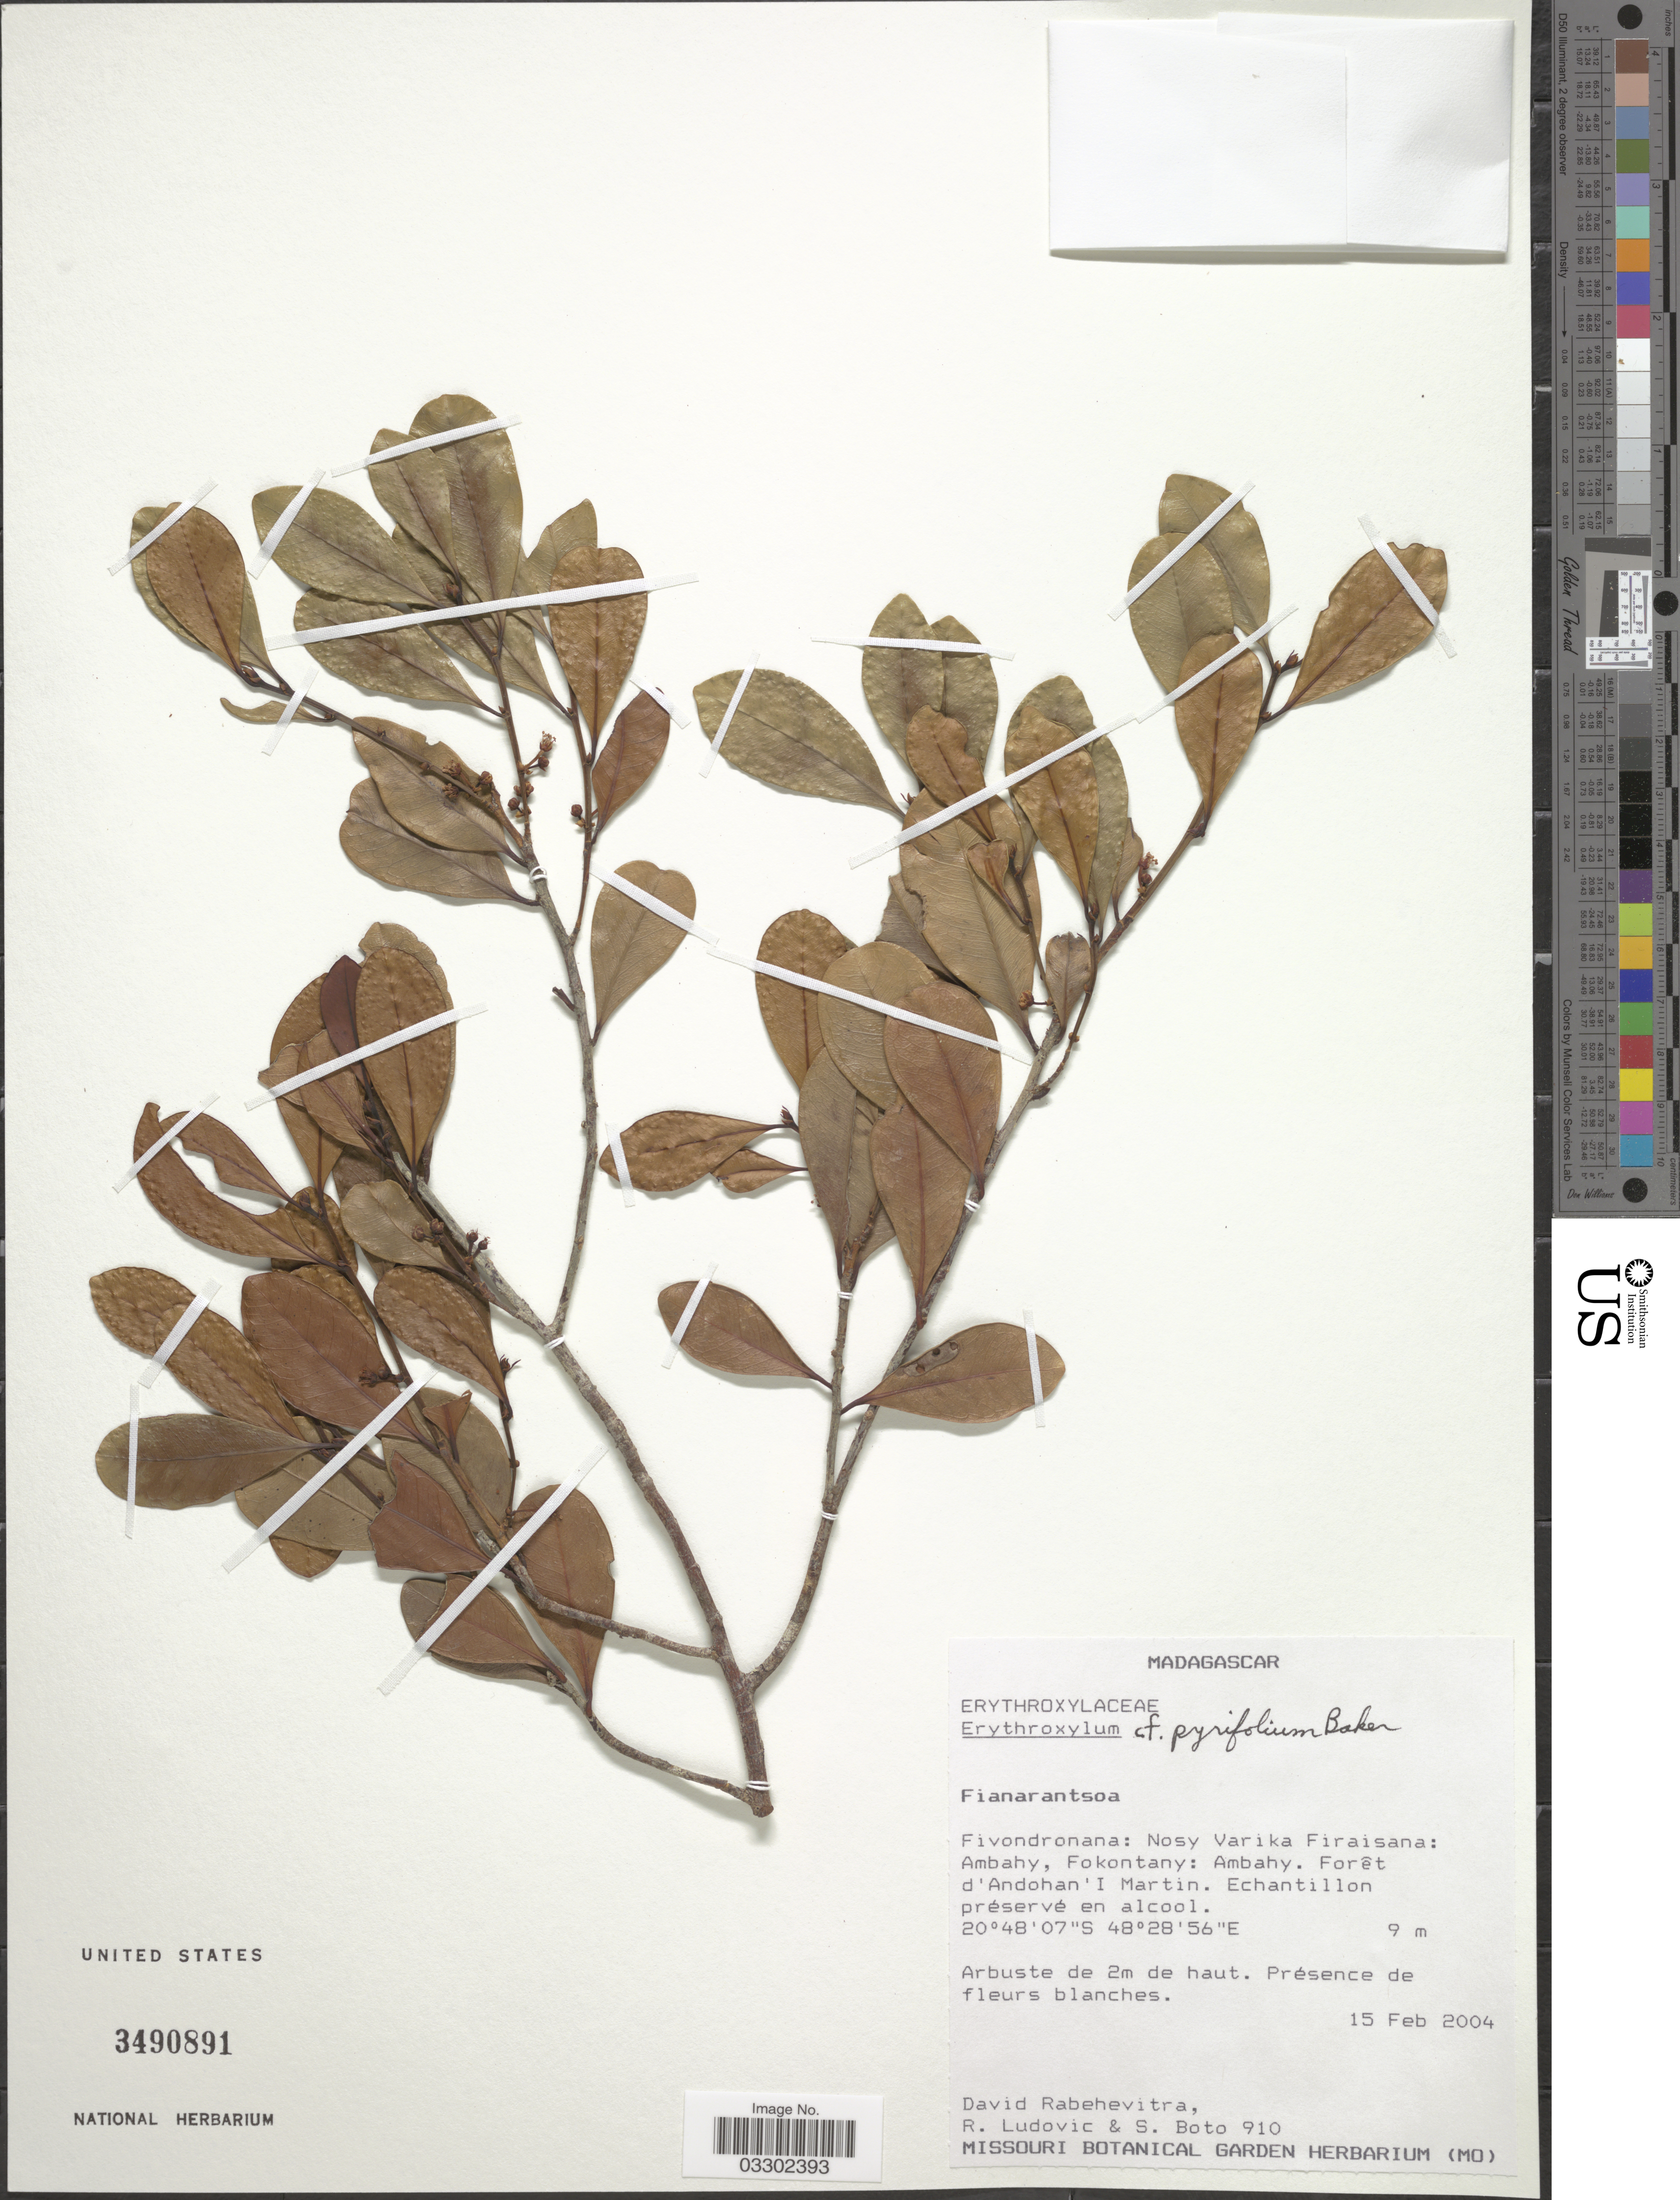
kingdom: Plantae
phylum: Tracheophyta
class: Magnoliopsida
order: Malpighiales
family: Erythroxylaceae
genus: Erythroxylum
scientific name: Erythroxylum pyrifolium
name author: Baker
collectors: D. Rabehevitra, R. Ludovic & S. Boto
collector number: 910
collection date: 2004-02-15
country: Madagascar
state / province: Vatovavy Fitovinany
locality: Fivondronana: Nosy Varika, Firaisana: Ambahy, Fokontany: Ambahy. Forêt d'Andohan ' I Martin.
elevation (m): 9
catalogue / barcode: US 3490891